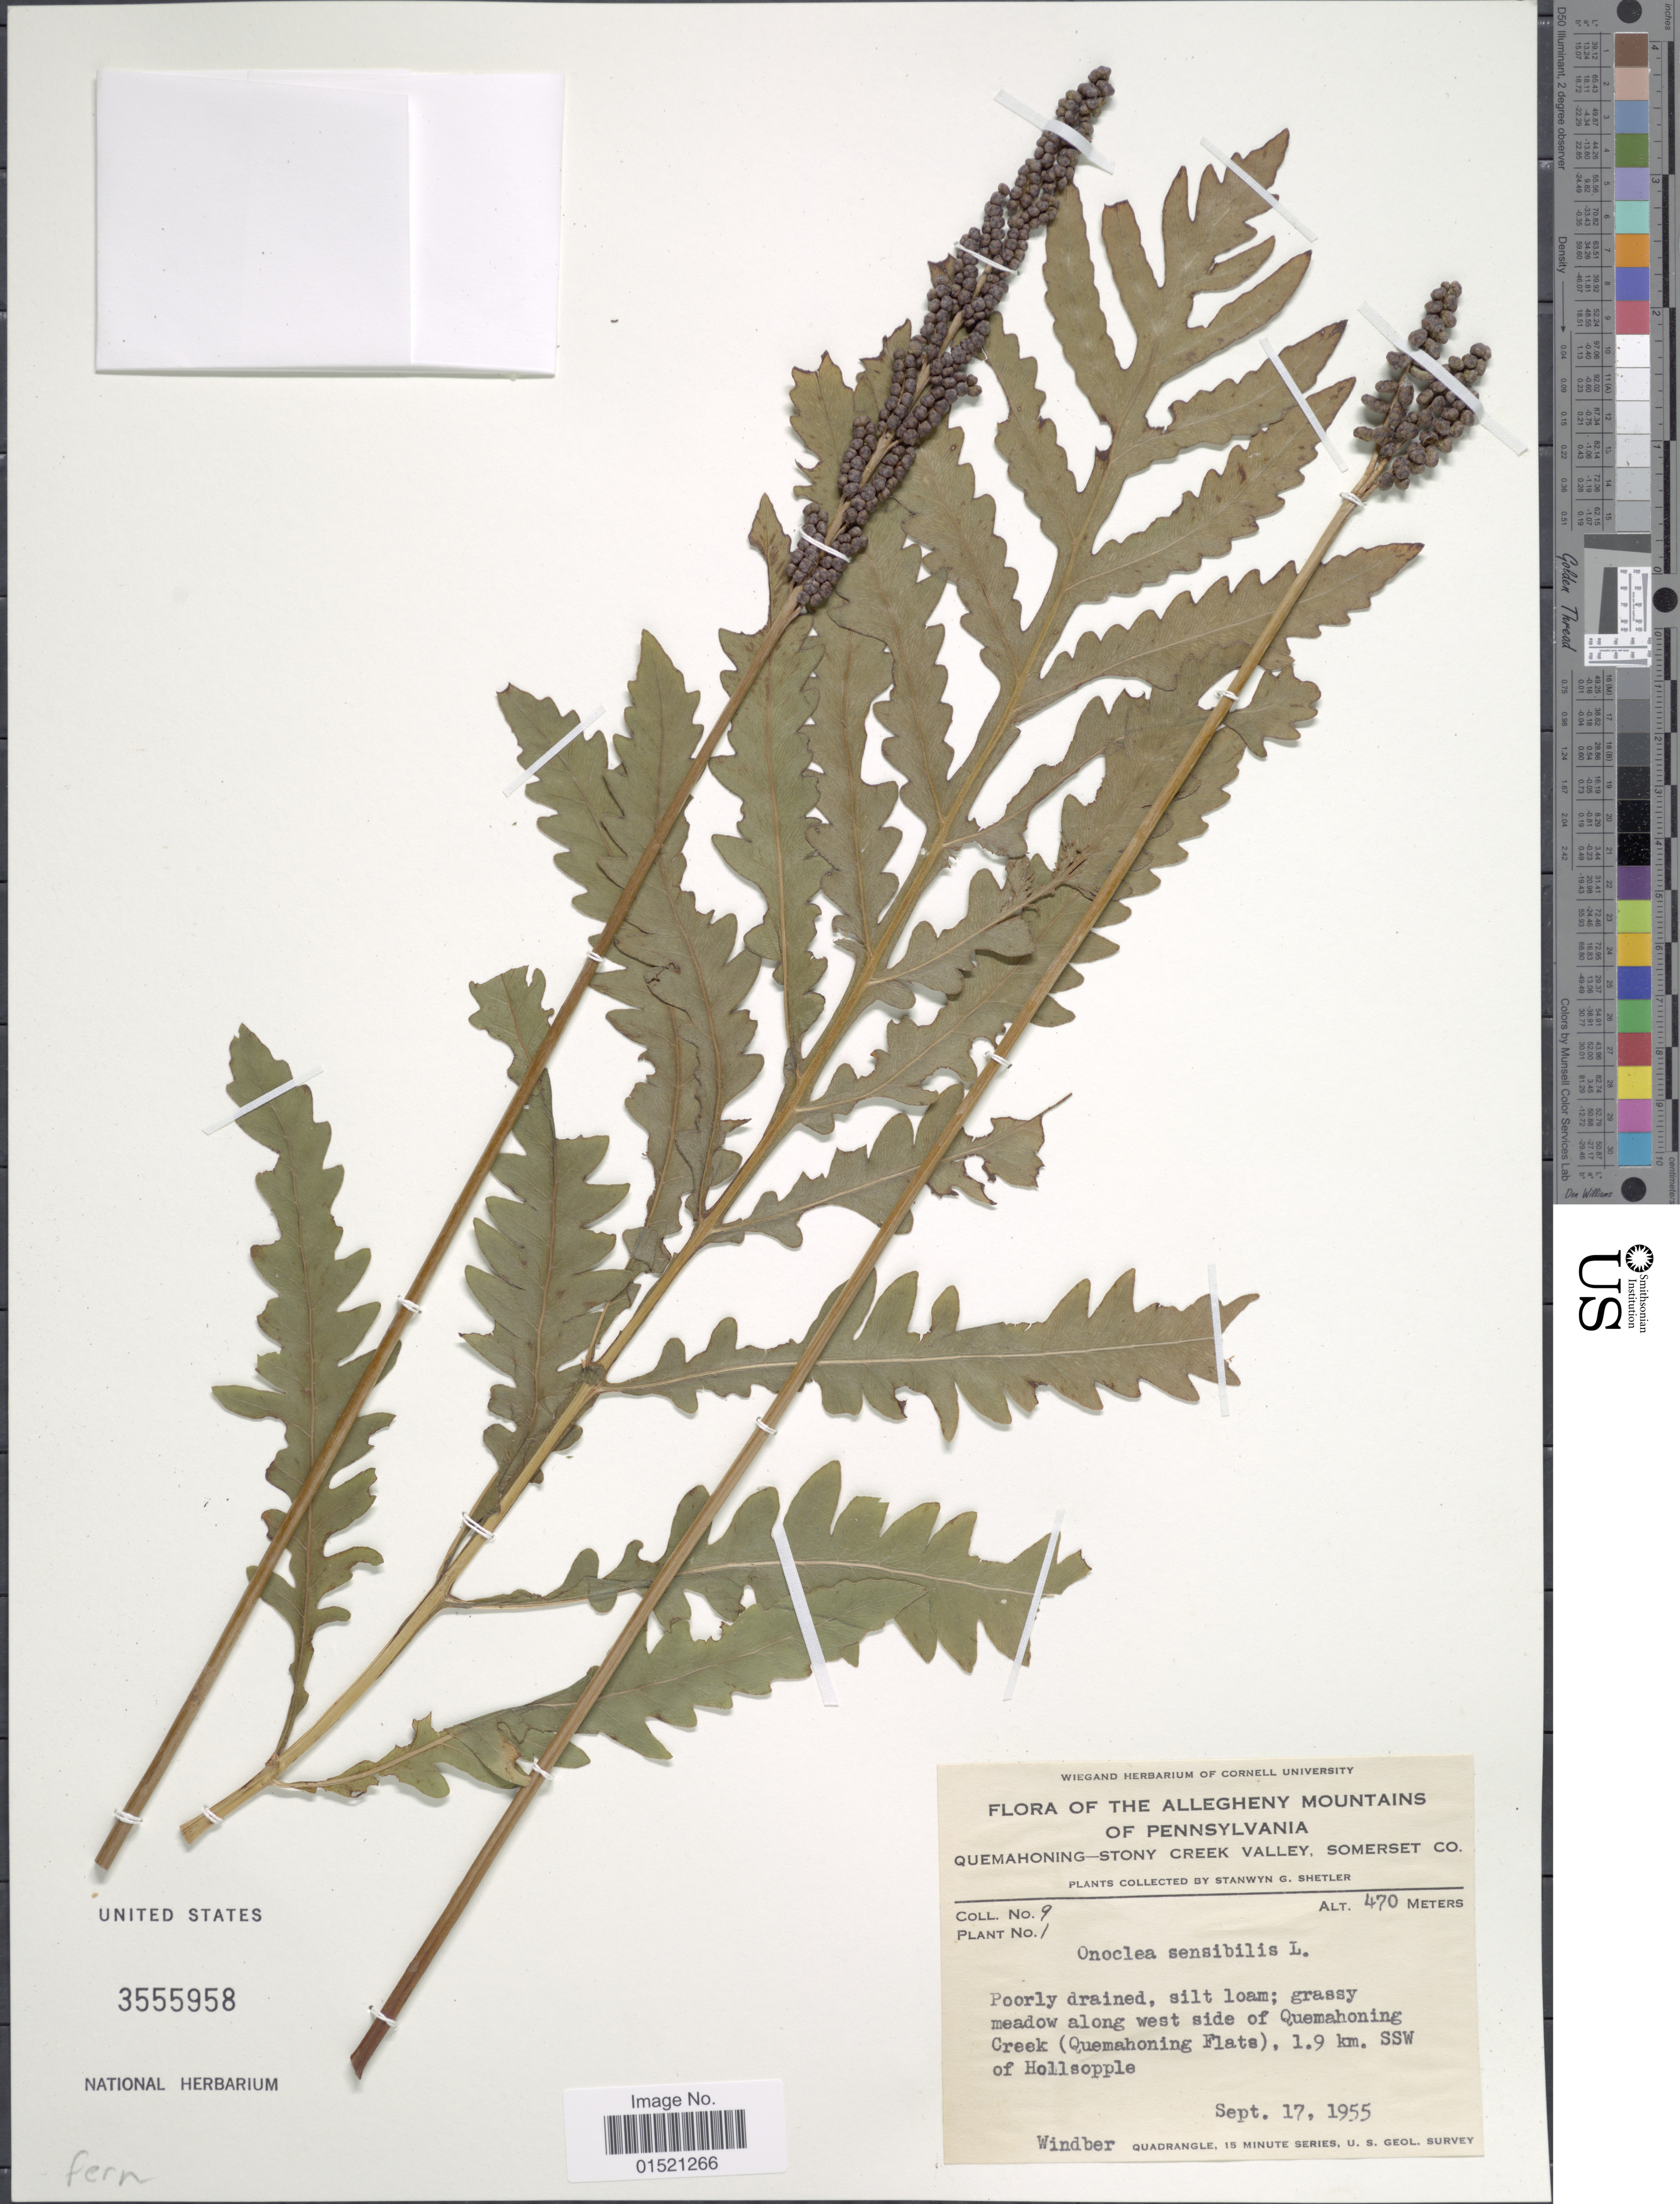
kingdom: Plantae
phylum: Tracheophyta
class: Polypodiopsida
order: Polypodiales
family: Onocleaceae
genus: Onoclea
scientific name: Onoclea sensibilis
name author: L.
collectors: S. Shetler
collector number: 9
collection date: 1955-09-17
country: United States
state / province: Pennsylvania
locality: The Allegheny Mountains of Pennsylvania, Quemahoning-Stony Creek Valley, Somerset Co, grassy meadow along west side of Quemahoning Creek (Quemahoning Flats), 1.9 km. SSW of Hollsopple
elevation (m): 470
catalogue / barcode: US 3555958